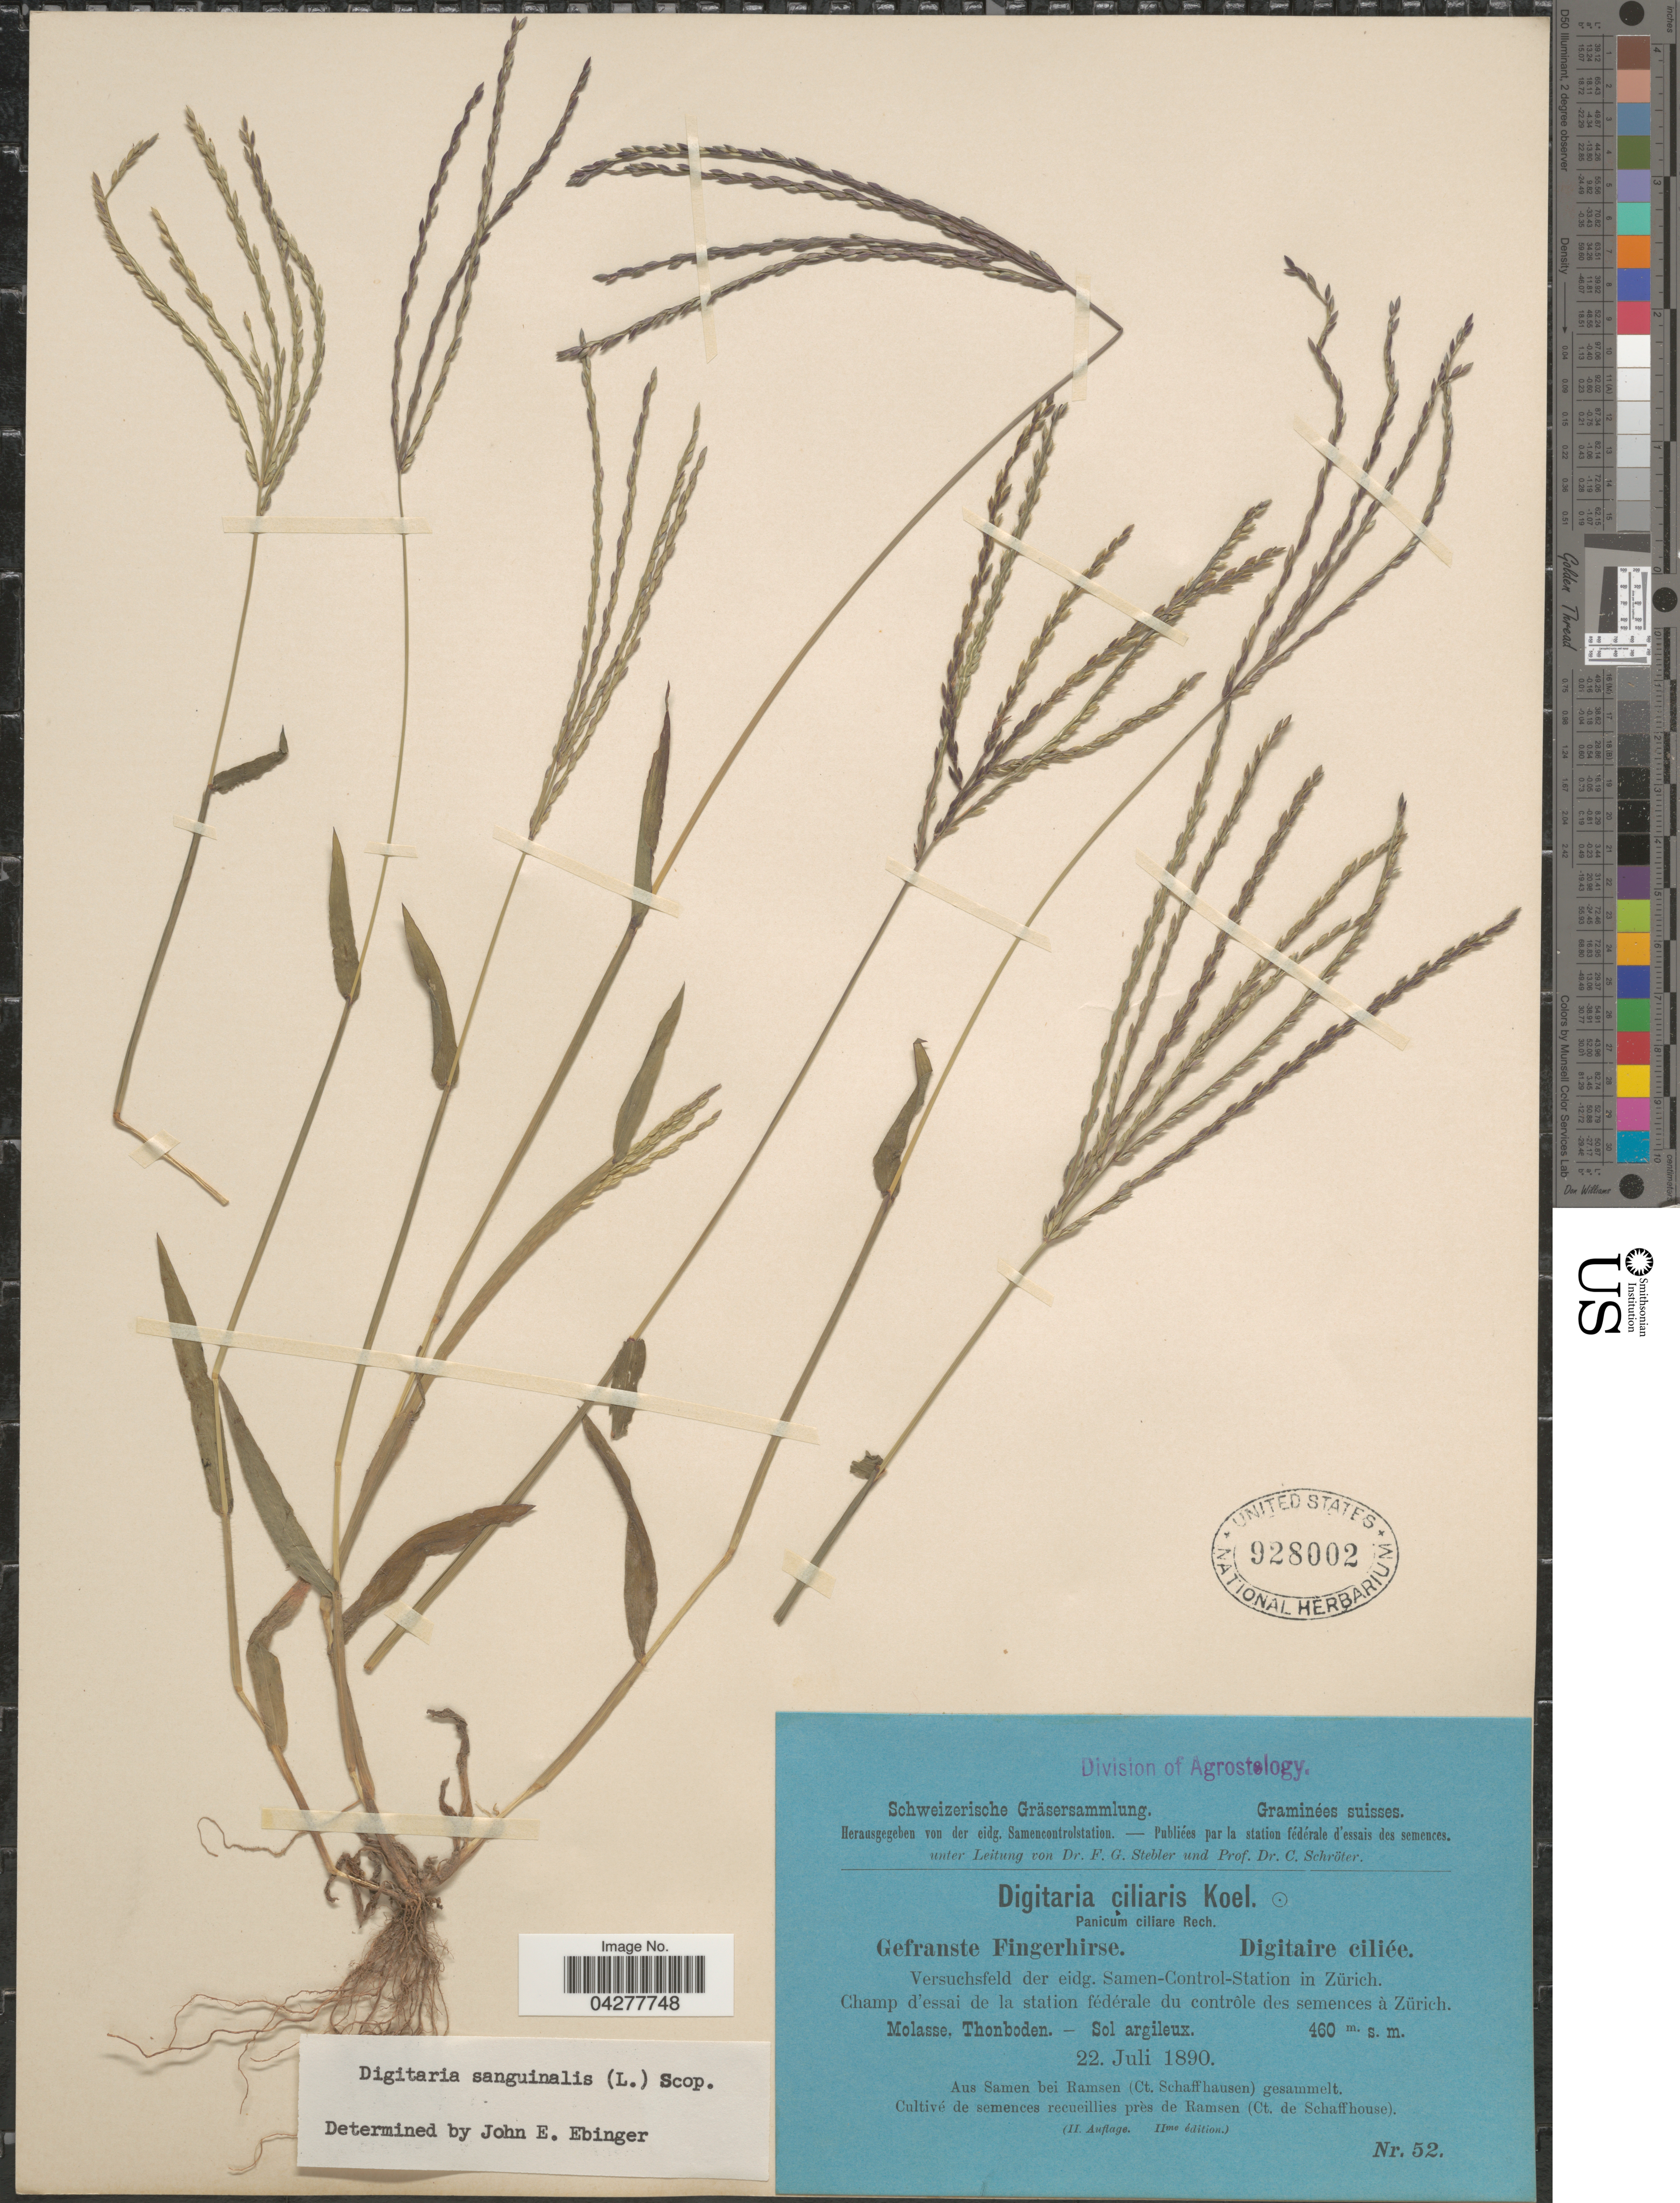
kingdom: Plantae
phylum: Tracheophyta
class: Liliopsida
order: Poales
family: Poaceae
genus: Digitaria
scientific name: Digitaria sanguinalis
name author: (L.) Scop.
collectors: Stebler, F.G. & Schröter, C.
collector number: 52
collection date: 1890-07-22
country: Switzerland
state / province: Zurich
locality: Suisses. Versuchsfeld der eidg. Samen-Control-Station in Zürich. Champ d'essai de la station fédérale du contrôle des semences à Zürich. Molasse, Thonboden.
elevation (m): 460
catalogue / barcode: US 928002